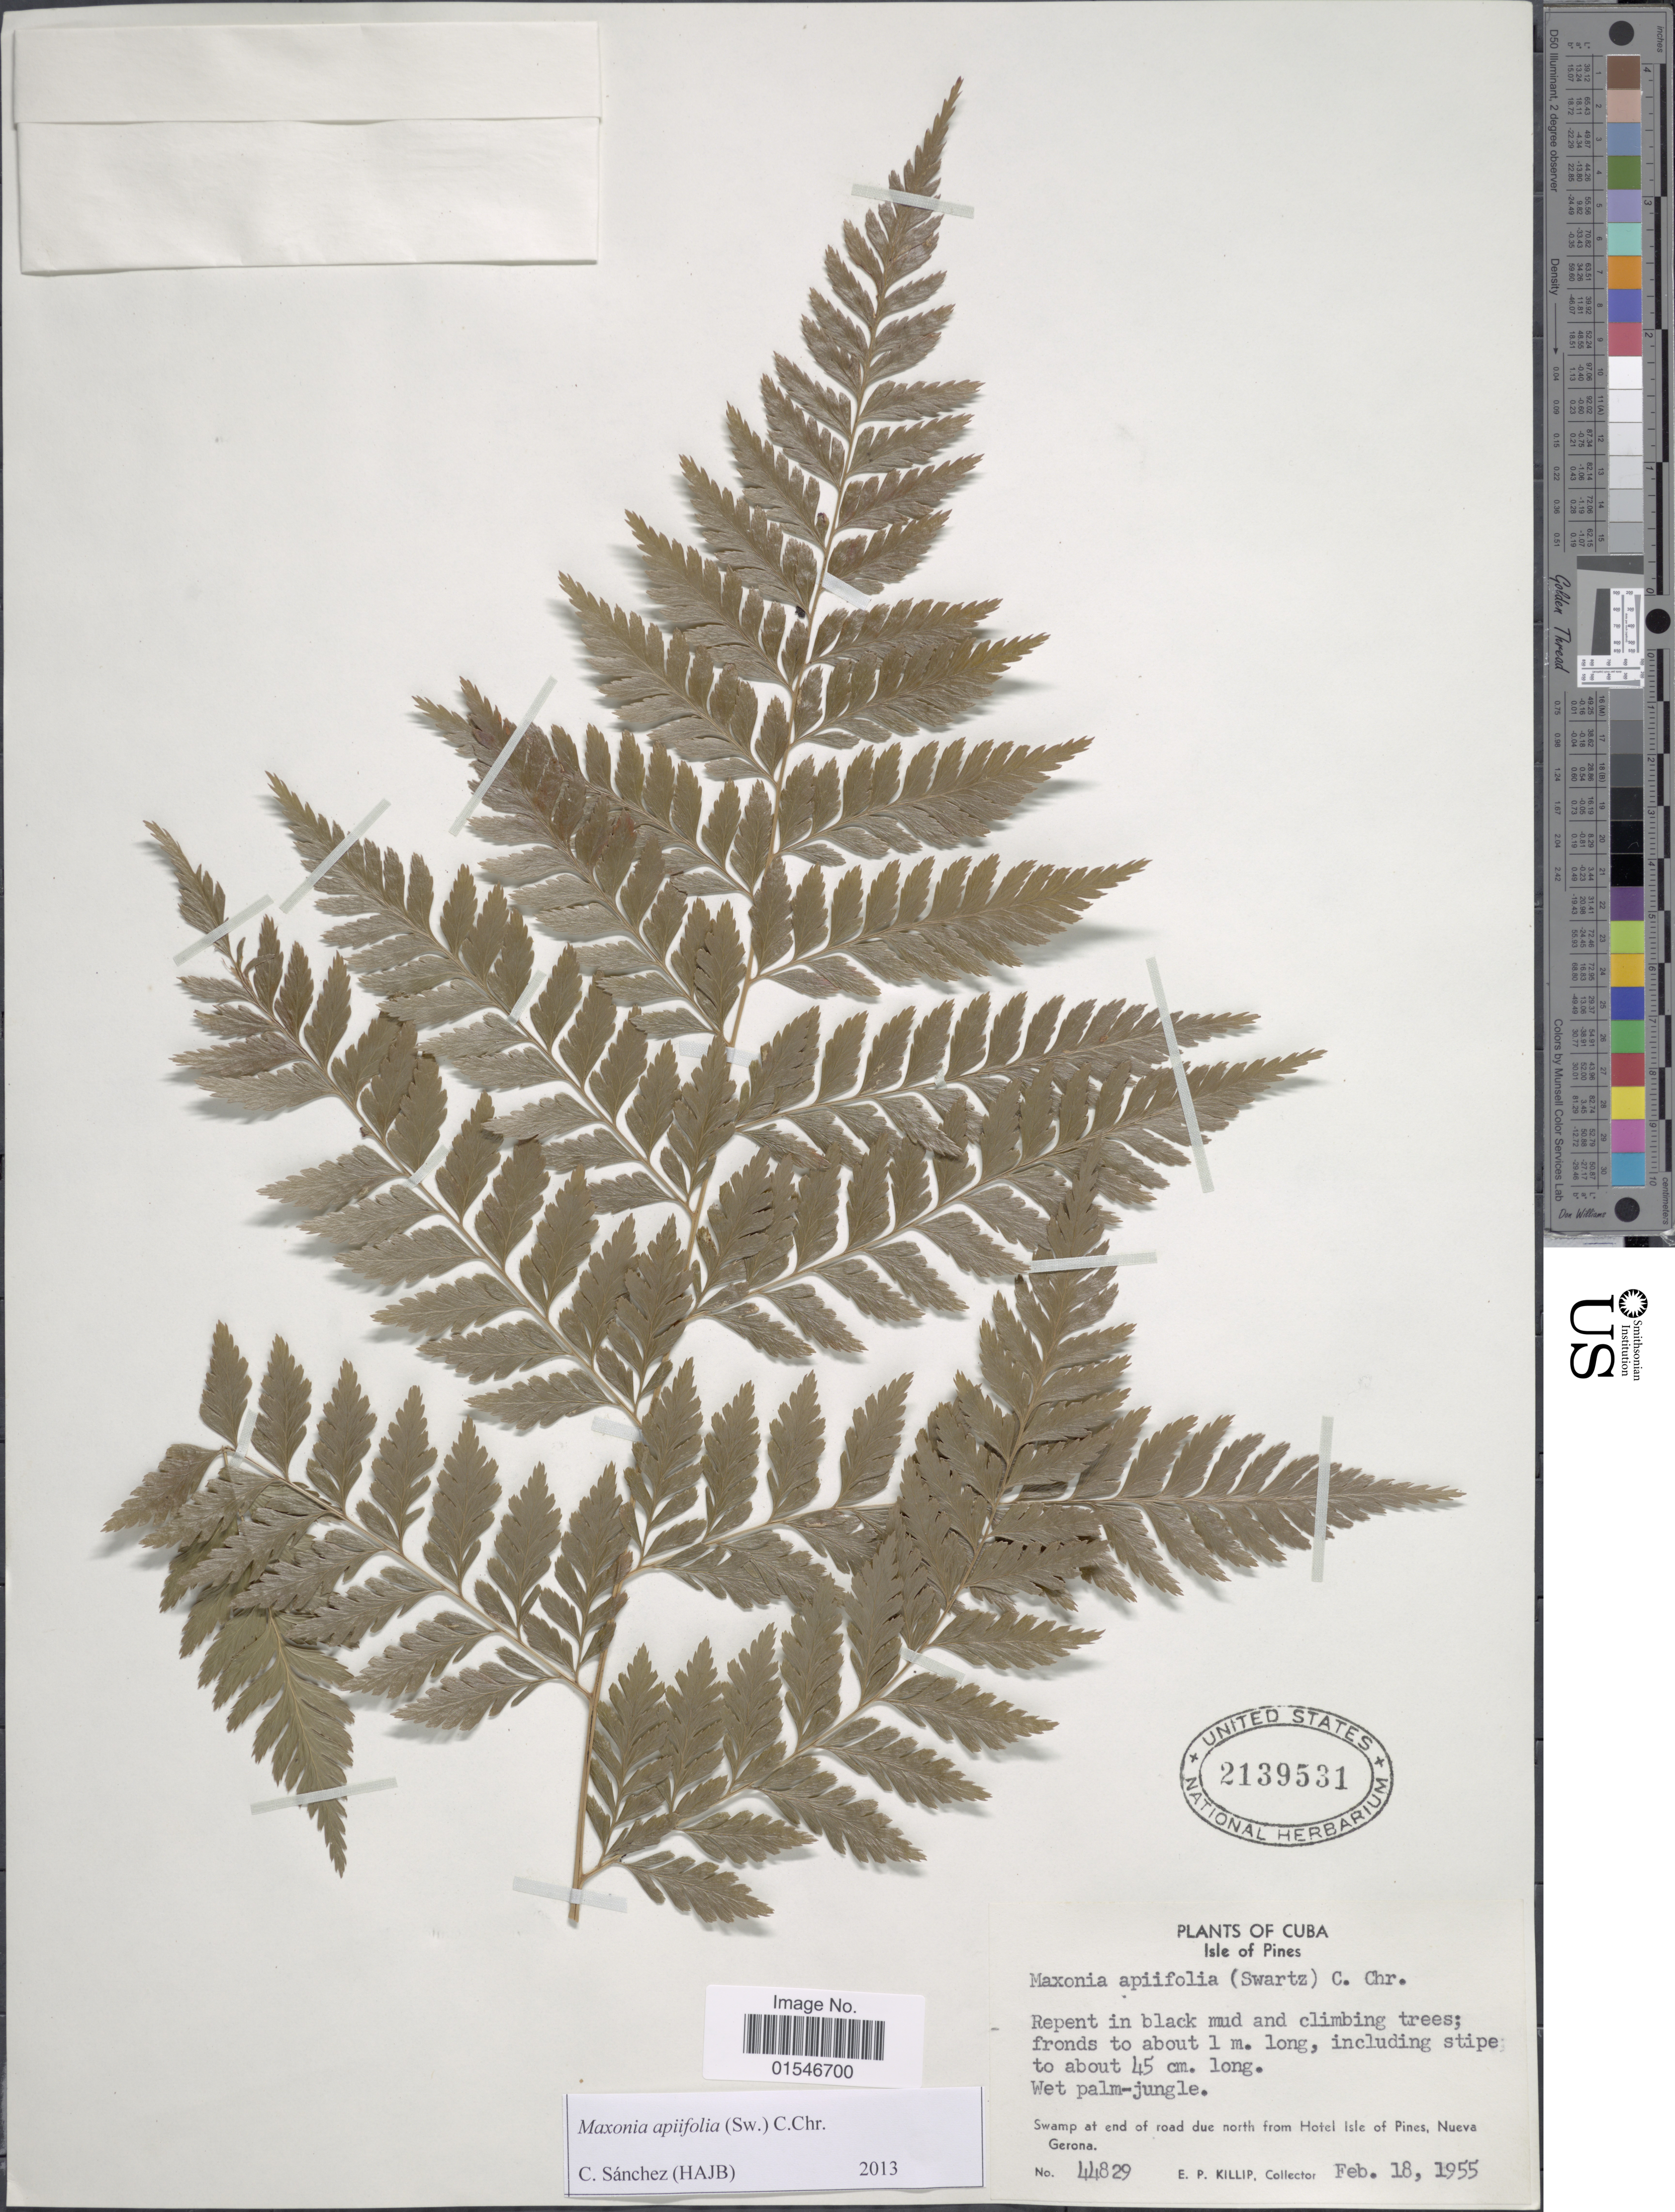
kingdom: Plantae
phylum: Tracheophyta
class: Polypodiopsida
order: Polypodiales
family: Dryopteridaceae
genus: Maxonia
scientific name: Maxonia apiifolia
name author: (Sw.) C. Chr.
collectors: E. P. Killip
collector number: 44829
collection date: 1955-02-18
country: Cuba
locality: Isle of Pines. Swamp at end of road due north from Hotel Isle of Pines, Nueva Gerona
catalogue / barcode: US 2139531